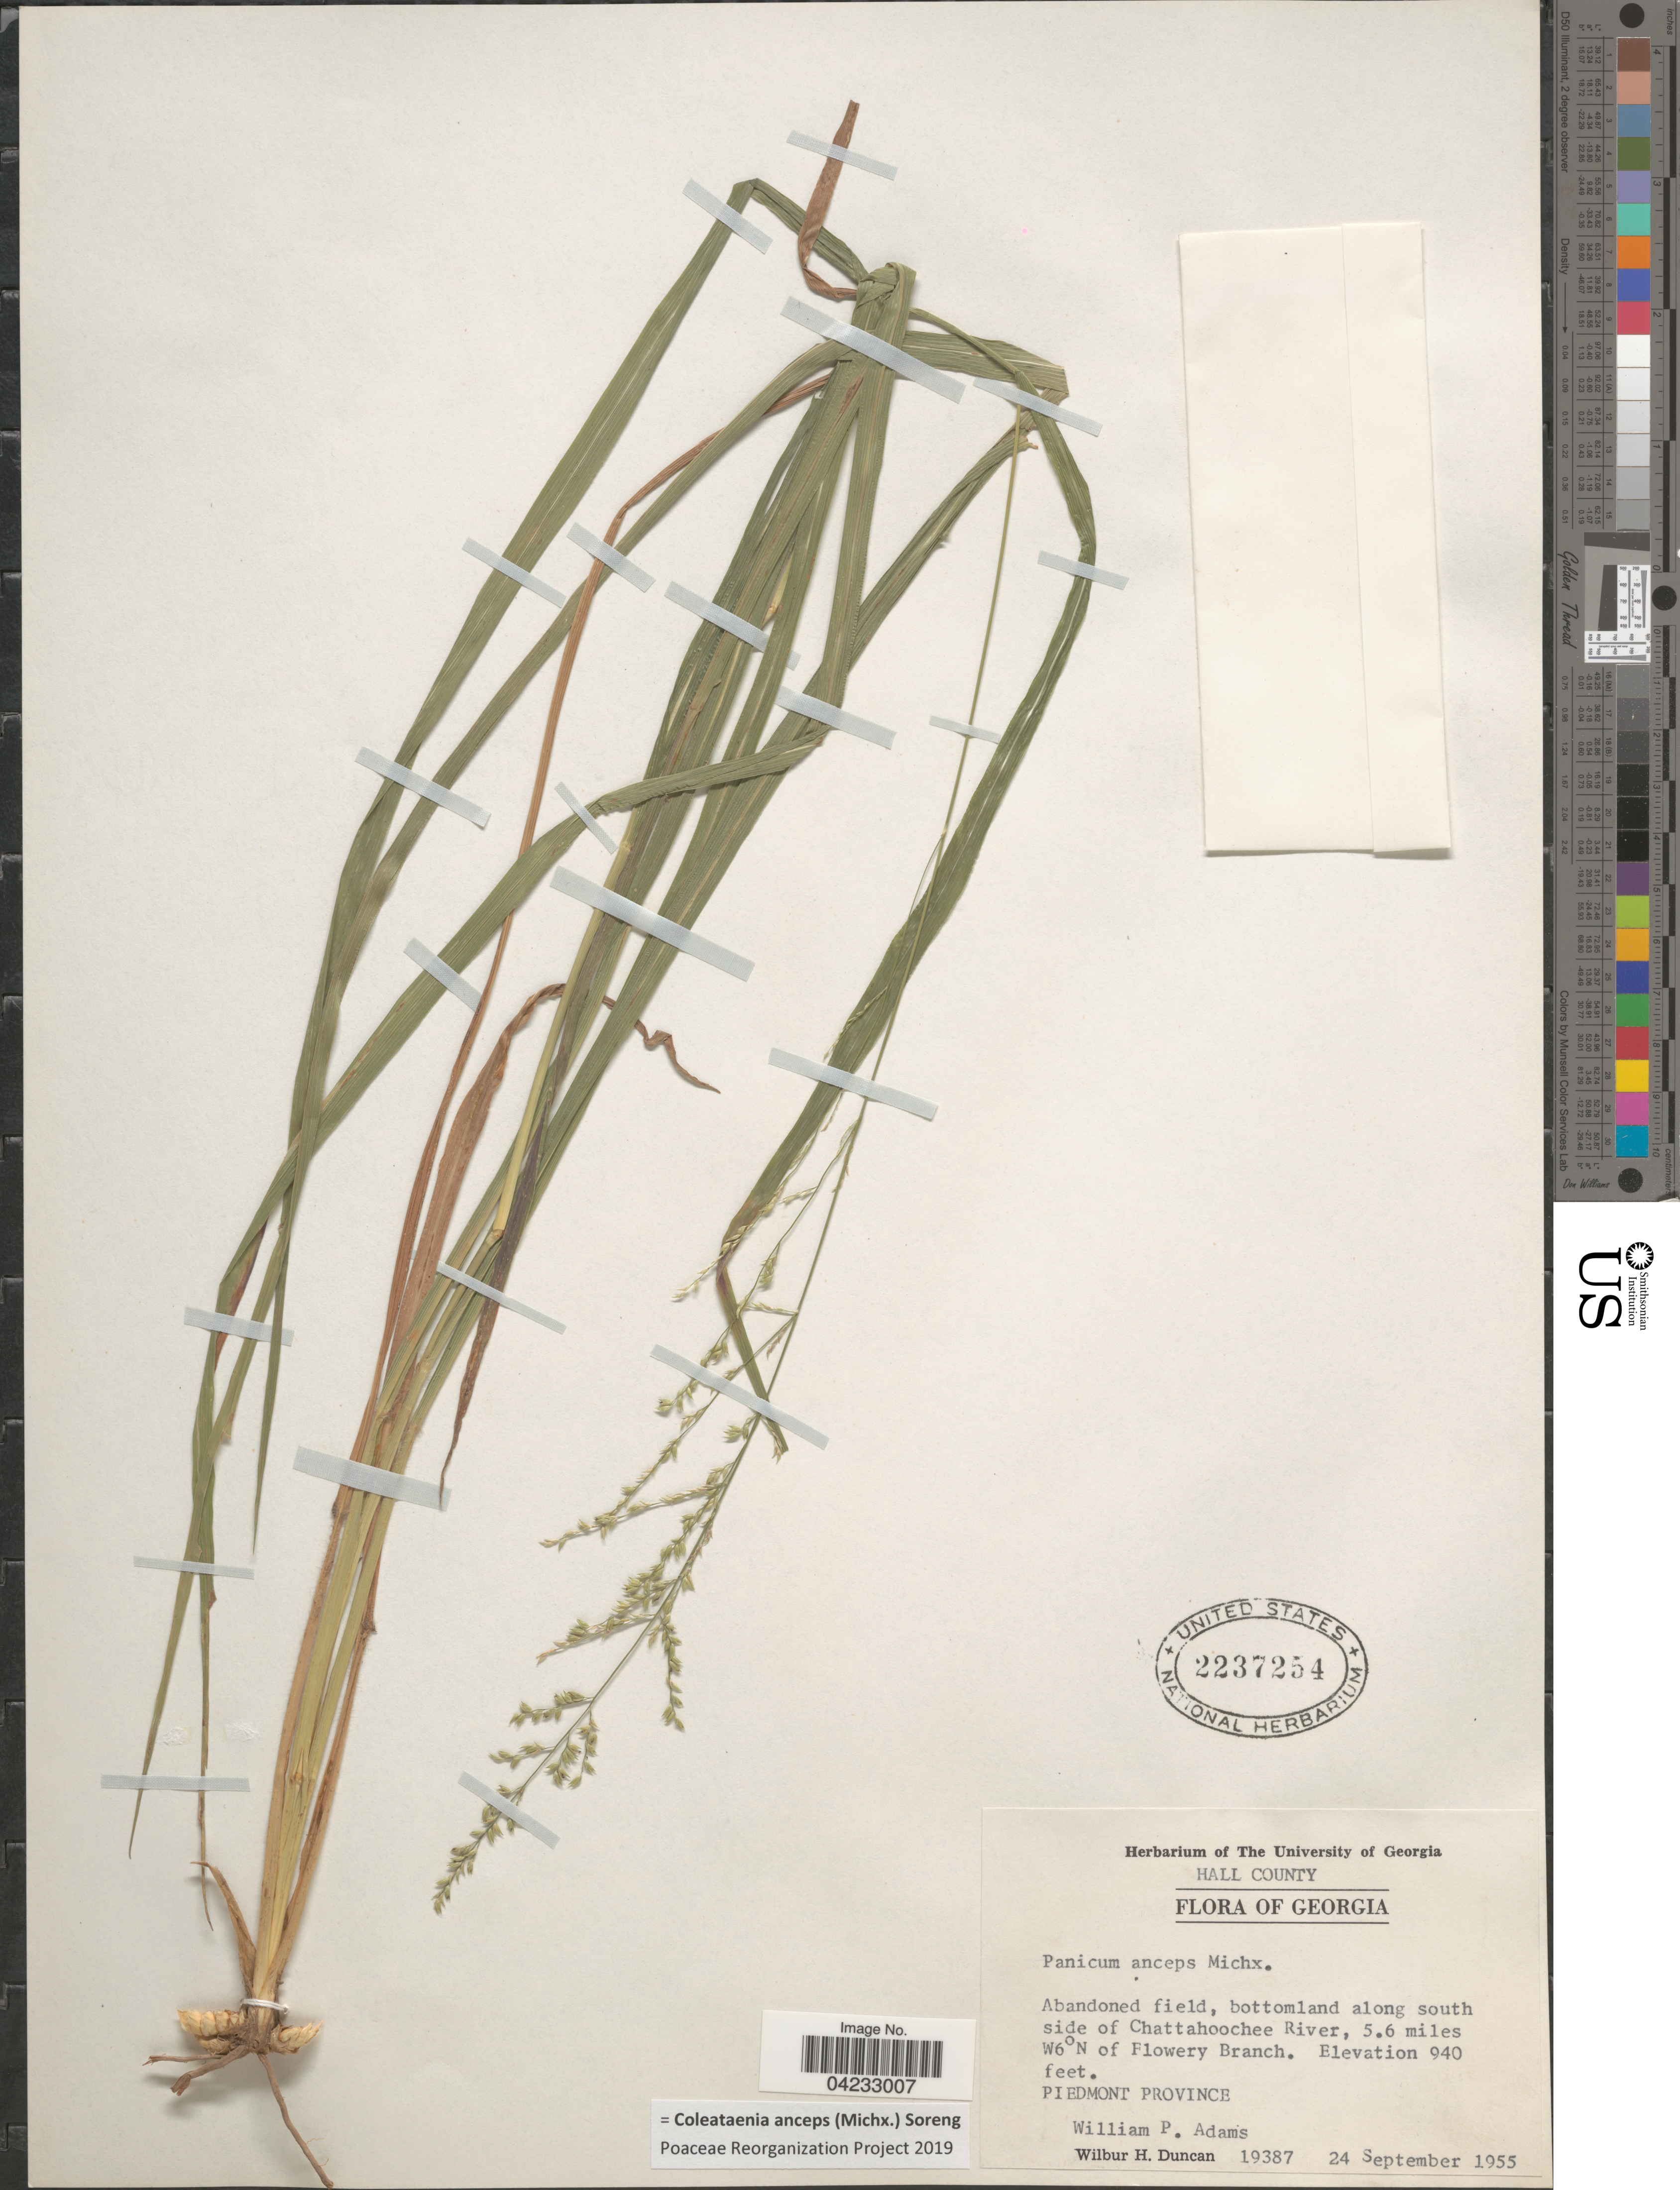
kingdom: Plantae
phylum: Tracheophyta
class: Liliopsida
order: Poales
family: Poaceae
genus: Coleataenia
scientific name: Coleataenia anceps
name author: (Michx.) Soreng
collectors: W. P. Adams & W. H. Duncan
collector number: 19387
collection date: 1955-09-24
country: United States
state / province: Georgia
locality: Hall County. Along south side of Chattahoochee River, 5.6 miles W6°N of Flowery Branch. Piedmont Province.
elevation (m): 287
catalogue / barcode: US 2237245